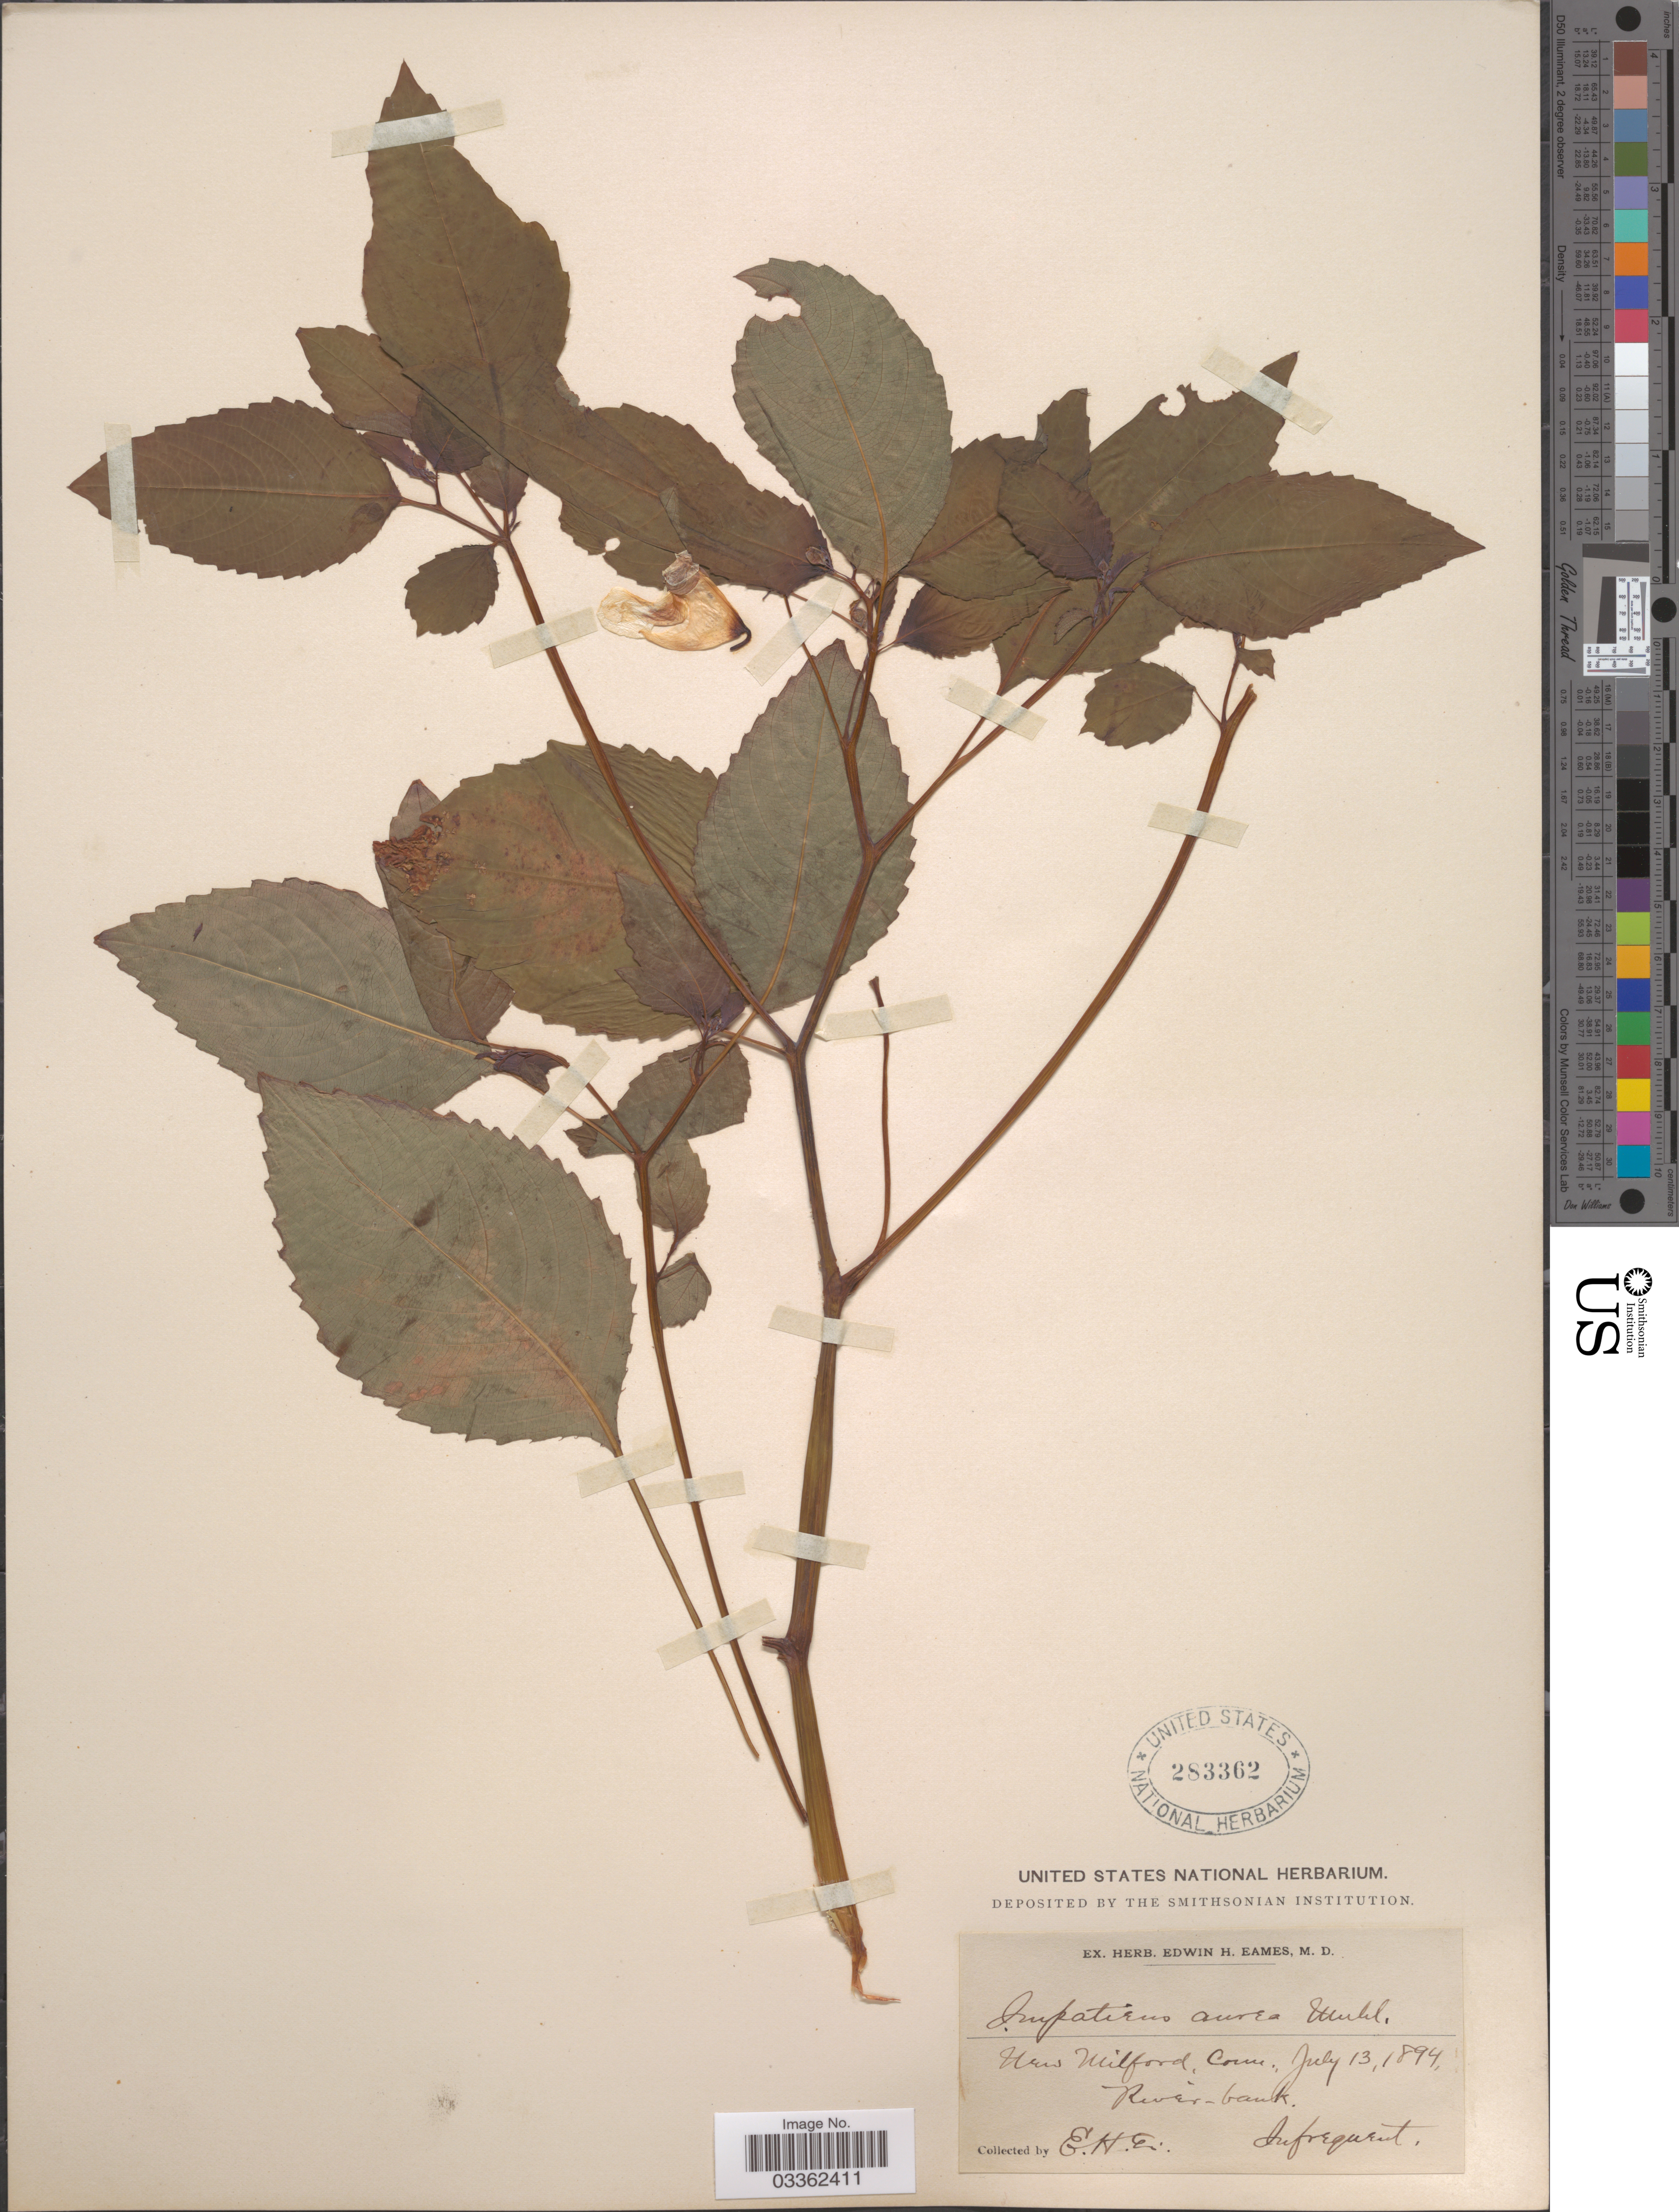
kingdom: Plantae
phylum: Tracheophyta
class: Magnoliopsida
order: Ericales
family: Balsaminaceae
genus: Impatiens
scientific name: Impatiens pallida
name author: Nutt.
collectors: E. H. Eames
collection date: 1894-07-13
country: United States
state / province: Connecticut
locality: New Milford.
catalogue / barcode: US 283362